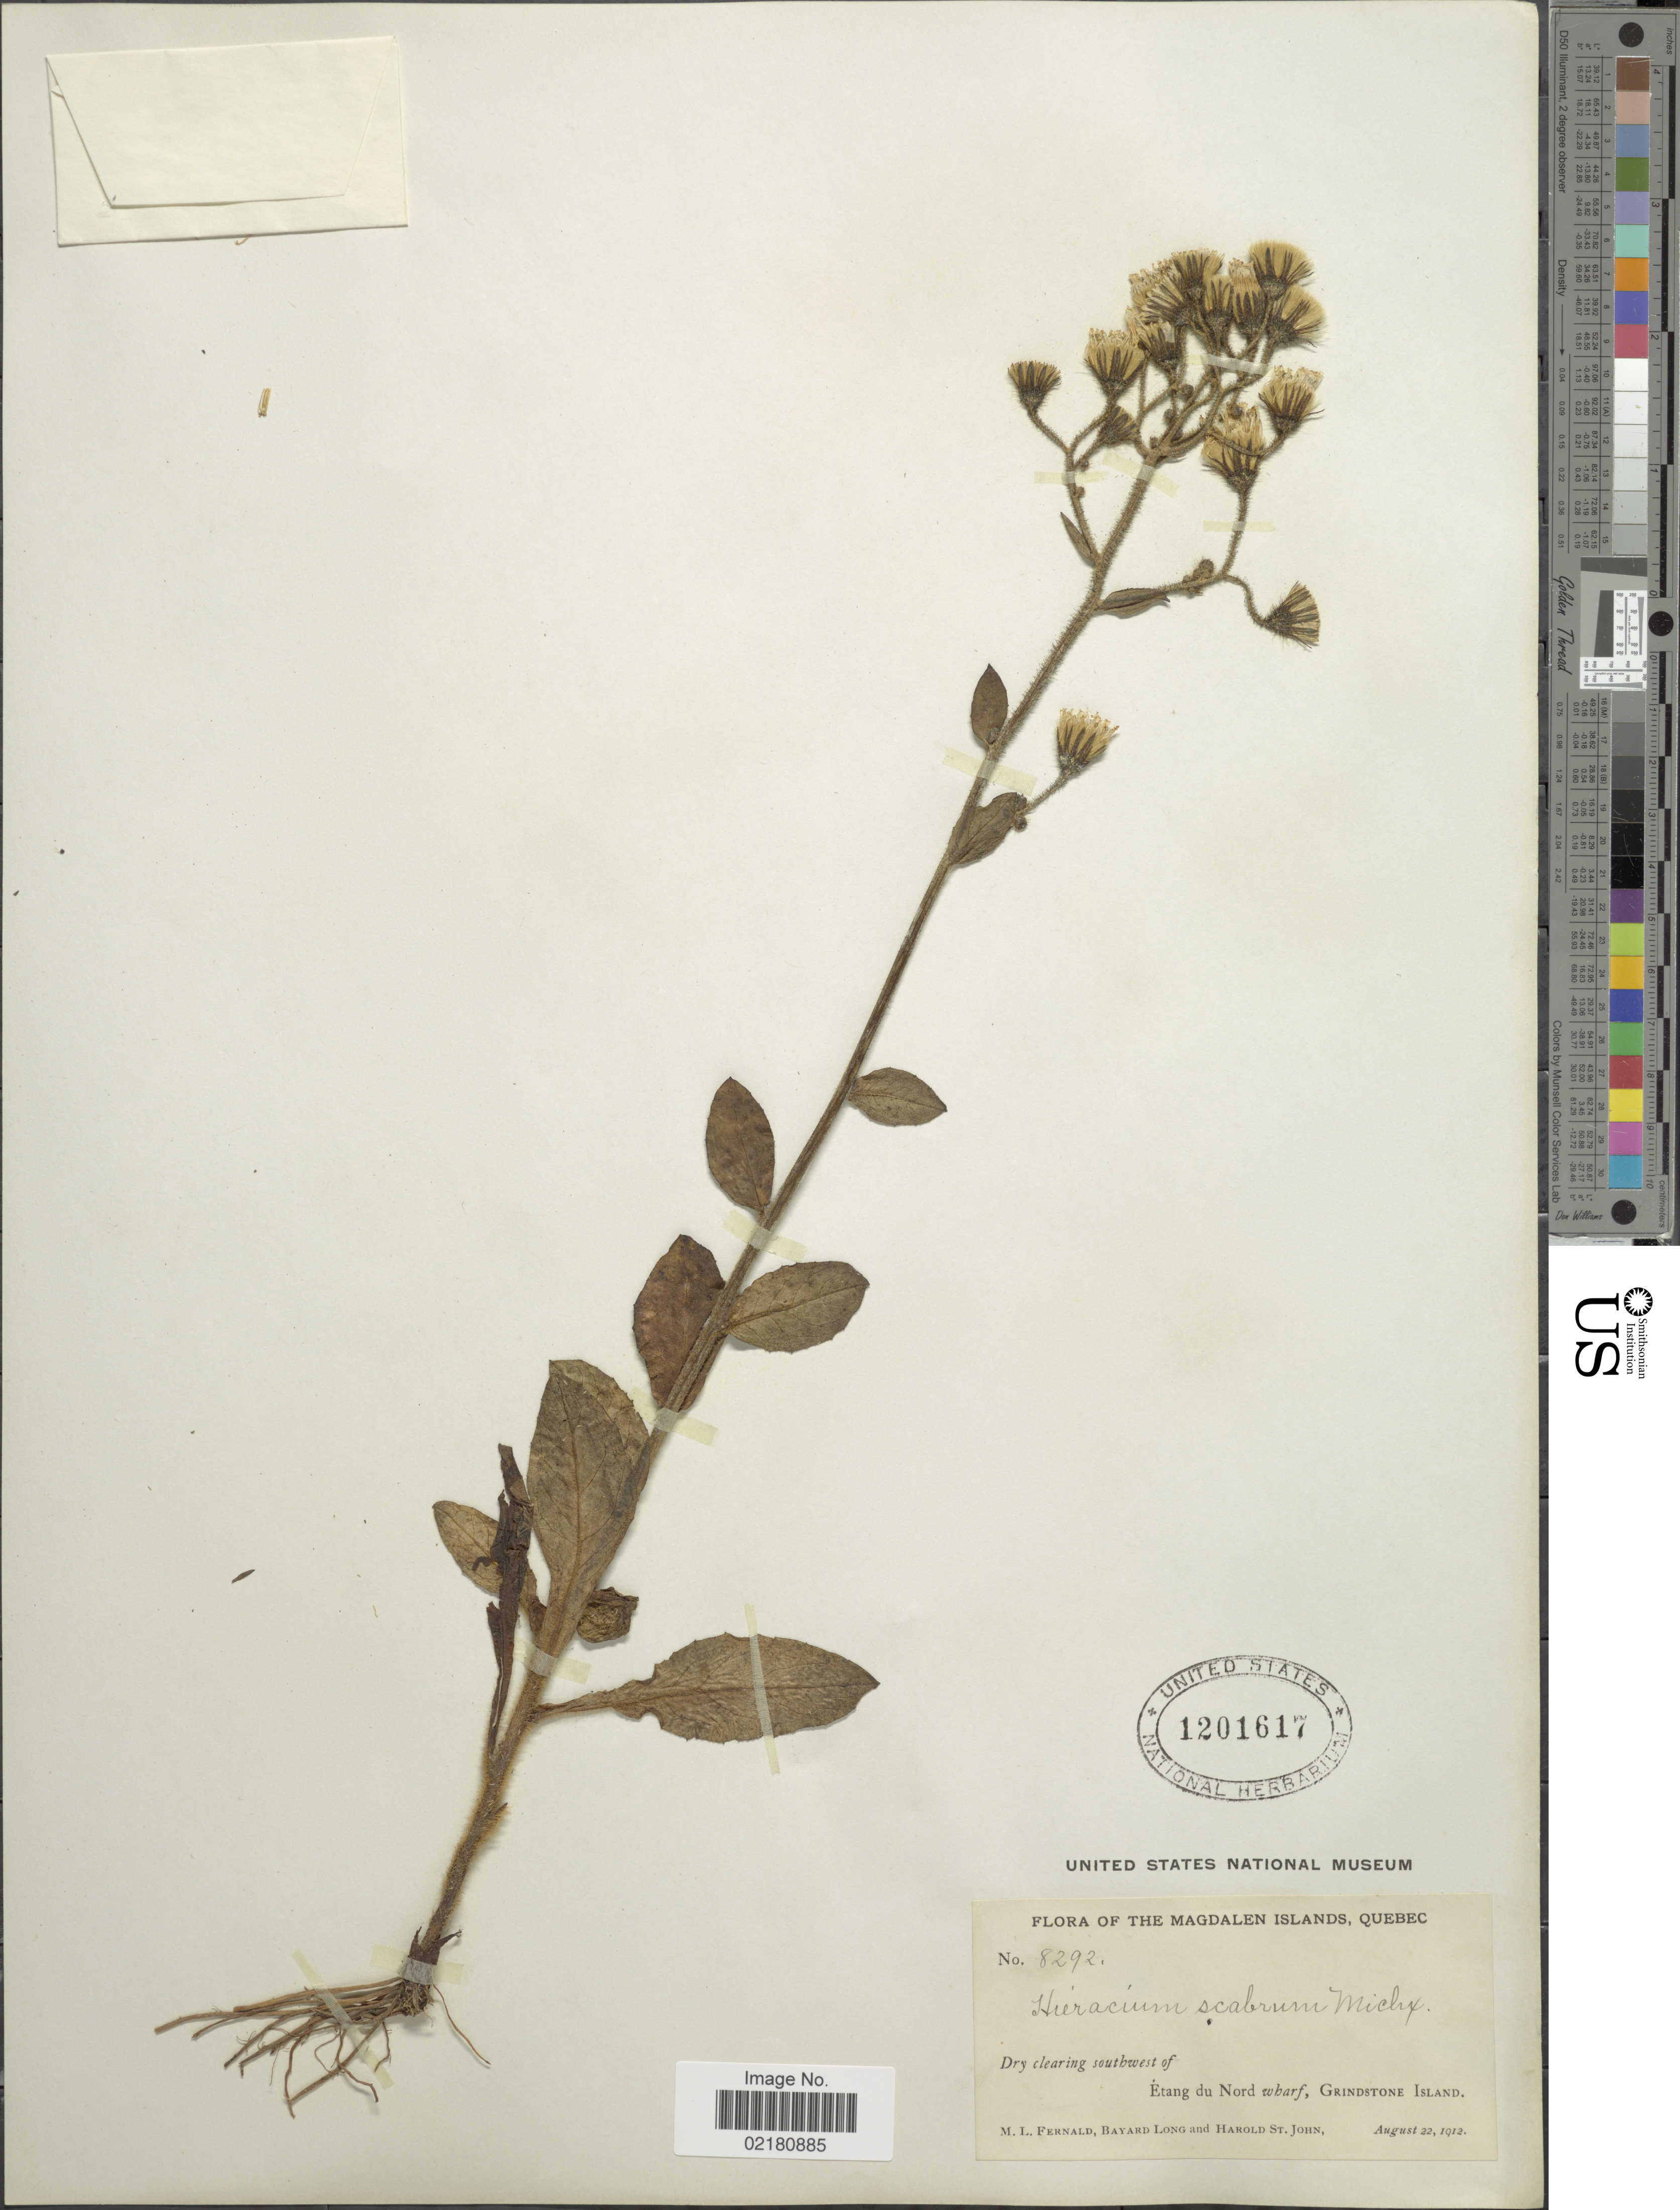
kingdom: Plantae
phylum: Tracheophyta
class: Magnoliopsida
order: Asterales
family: Asteraceae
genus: Pilosella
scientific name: Pilosella verruculata subsp. verruculata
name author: (Link) Soják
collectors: M. L. Fernald, B. H. Long & H. St. John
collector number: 8292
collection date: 1912-08-22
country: Canada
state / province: Quebec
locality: Magdalen Islands. Dry clearings southwest of Etang du Nord wharf, Grindstone Island.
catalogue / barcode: US 1201617